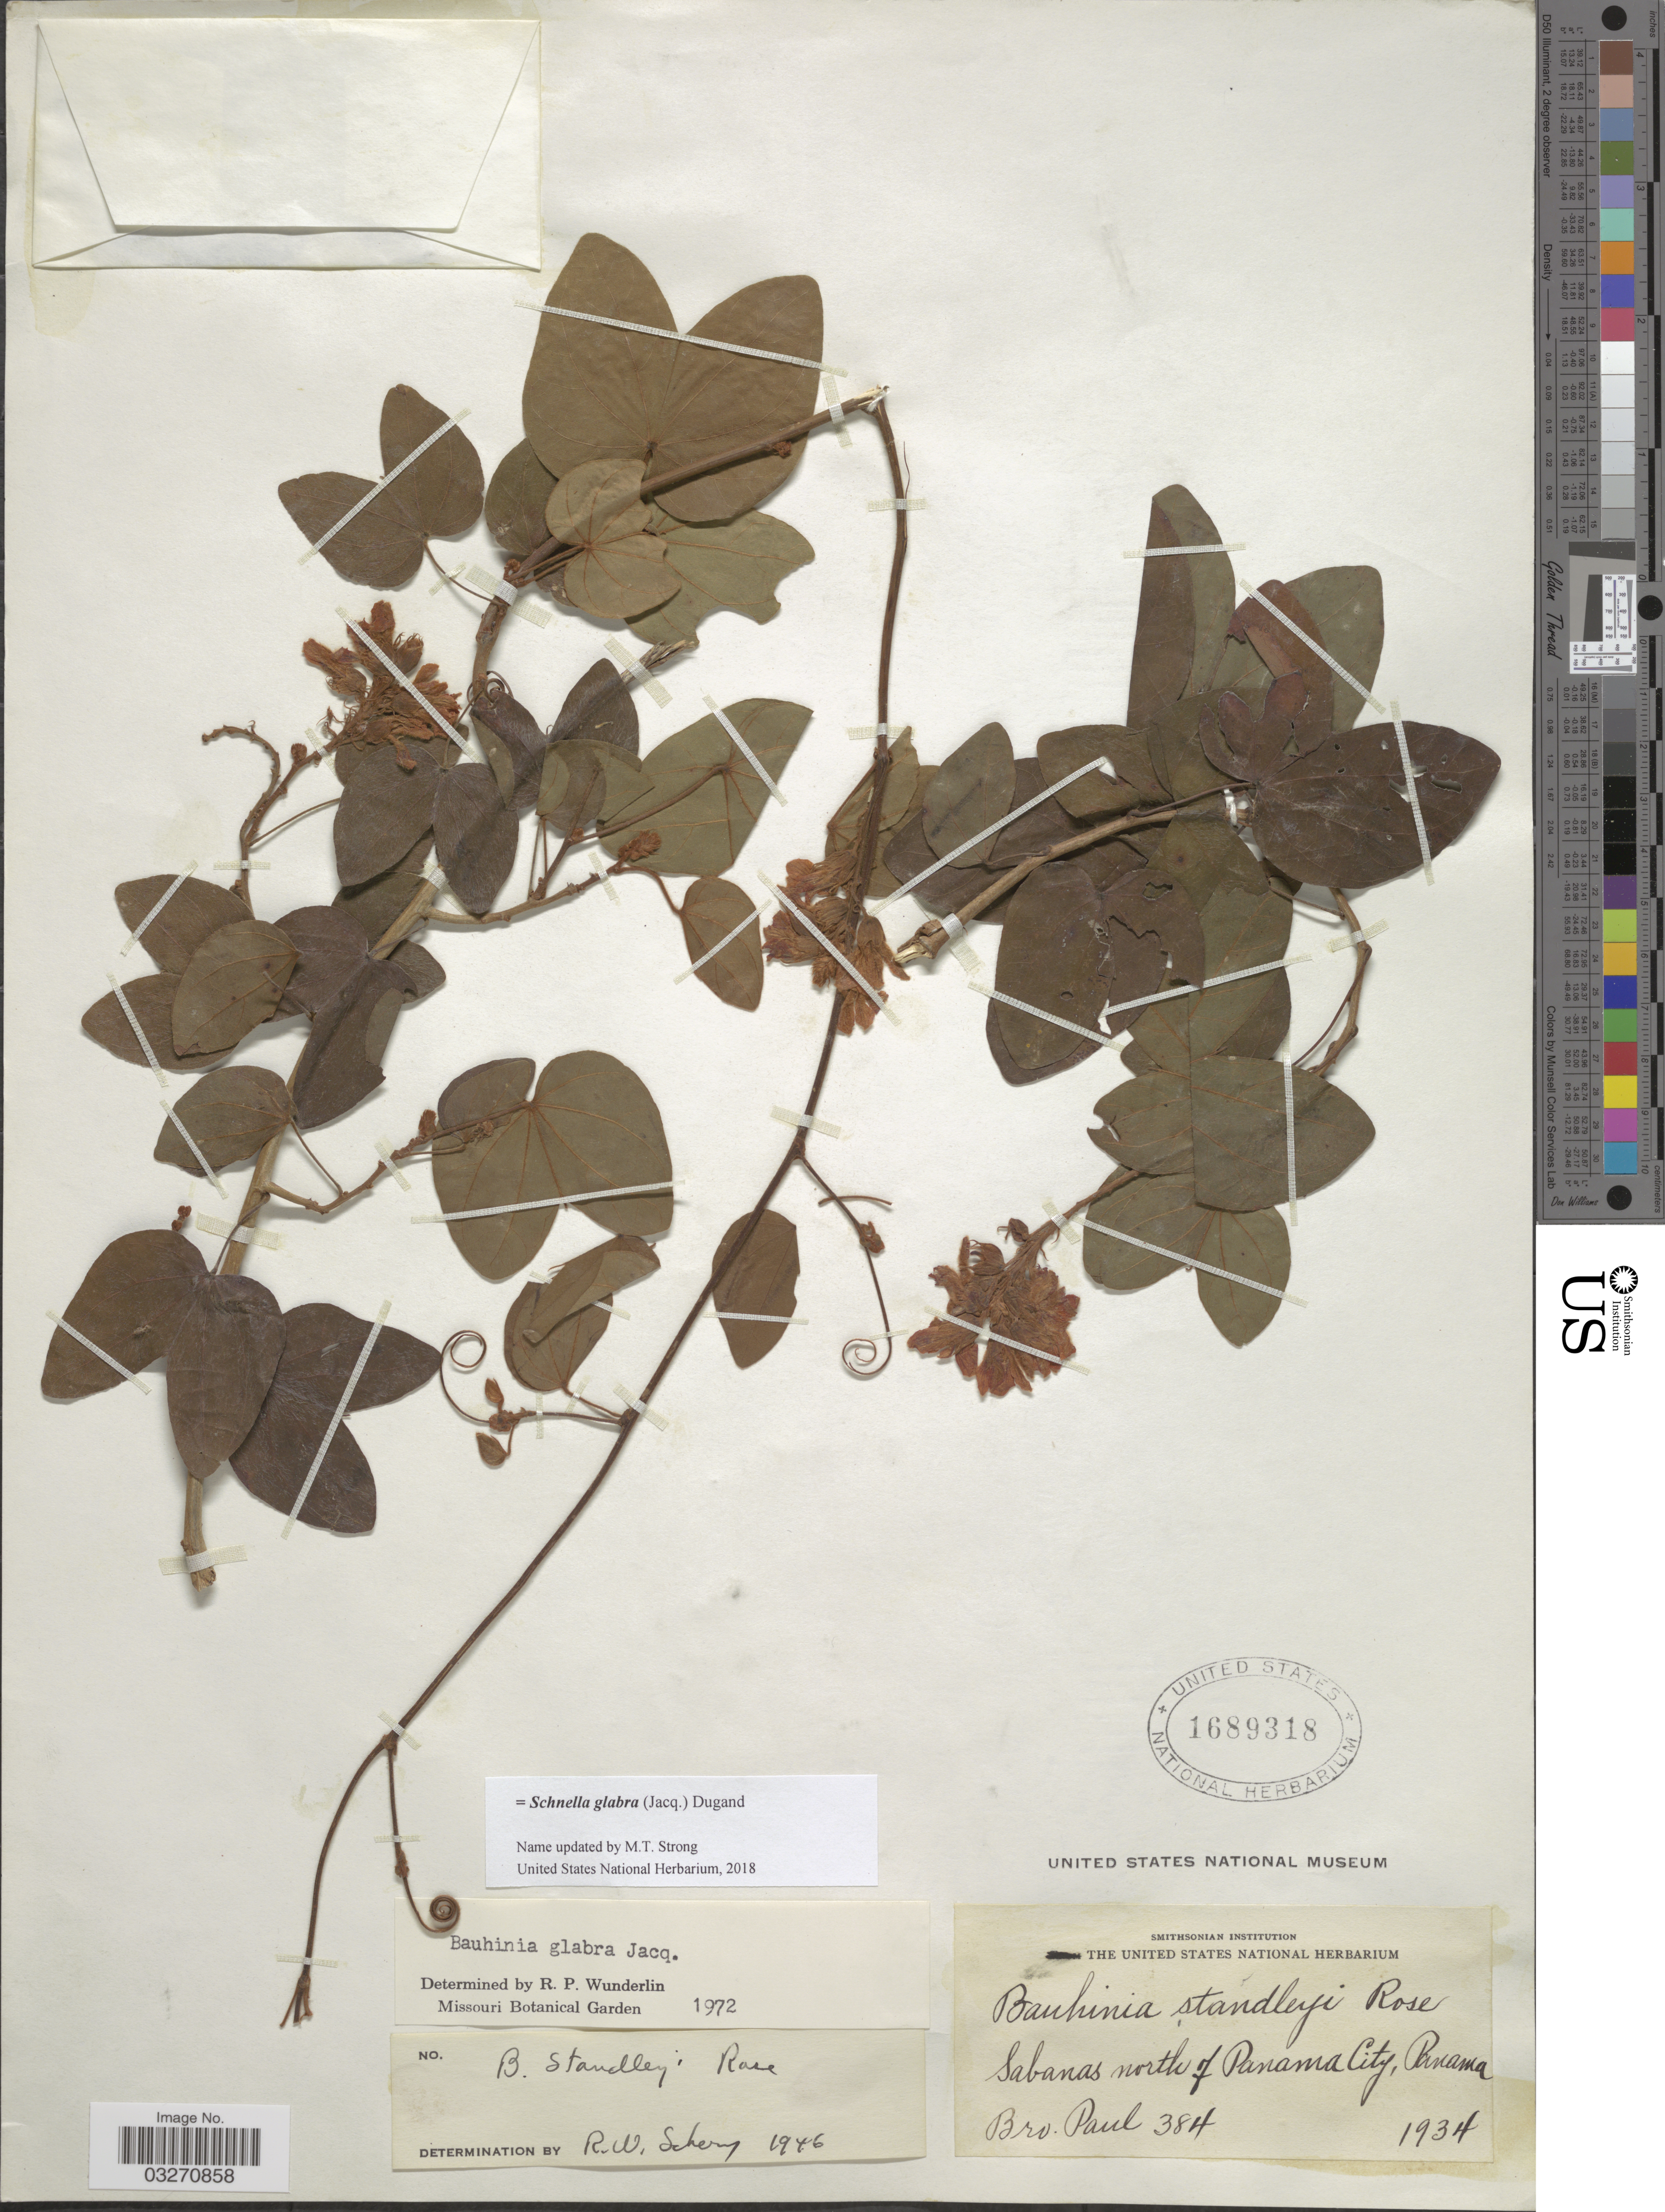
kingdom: Plantae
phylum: Tracheophyta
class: Magnoliopsida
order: Fabales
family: Fabaceae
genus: Schnella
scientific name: Schnella glabra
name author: (Jacq.) Dugand G.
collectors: B. Paul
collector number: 384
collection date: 1934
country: Panama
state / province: Panamá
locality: Sabanas north of Panama City.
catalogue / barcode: US 1689318